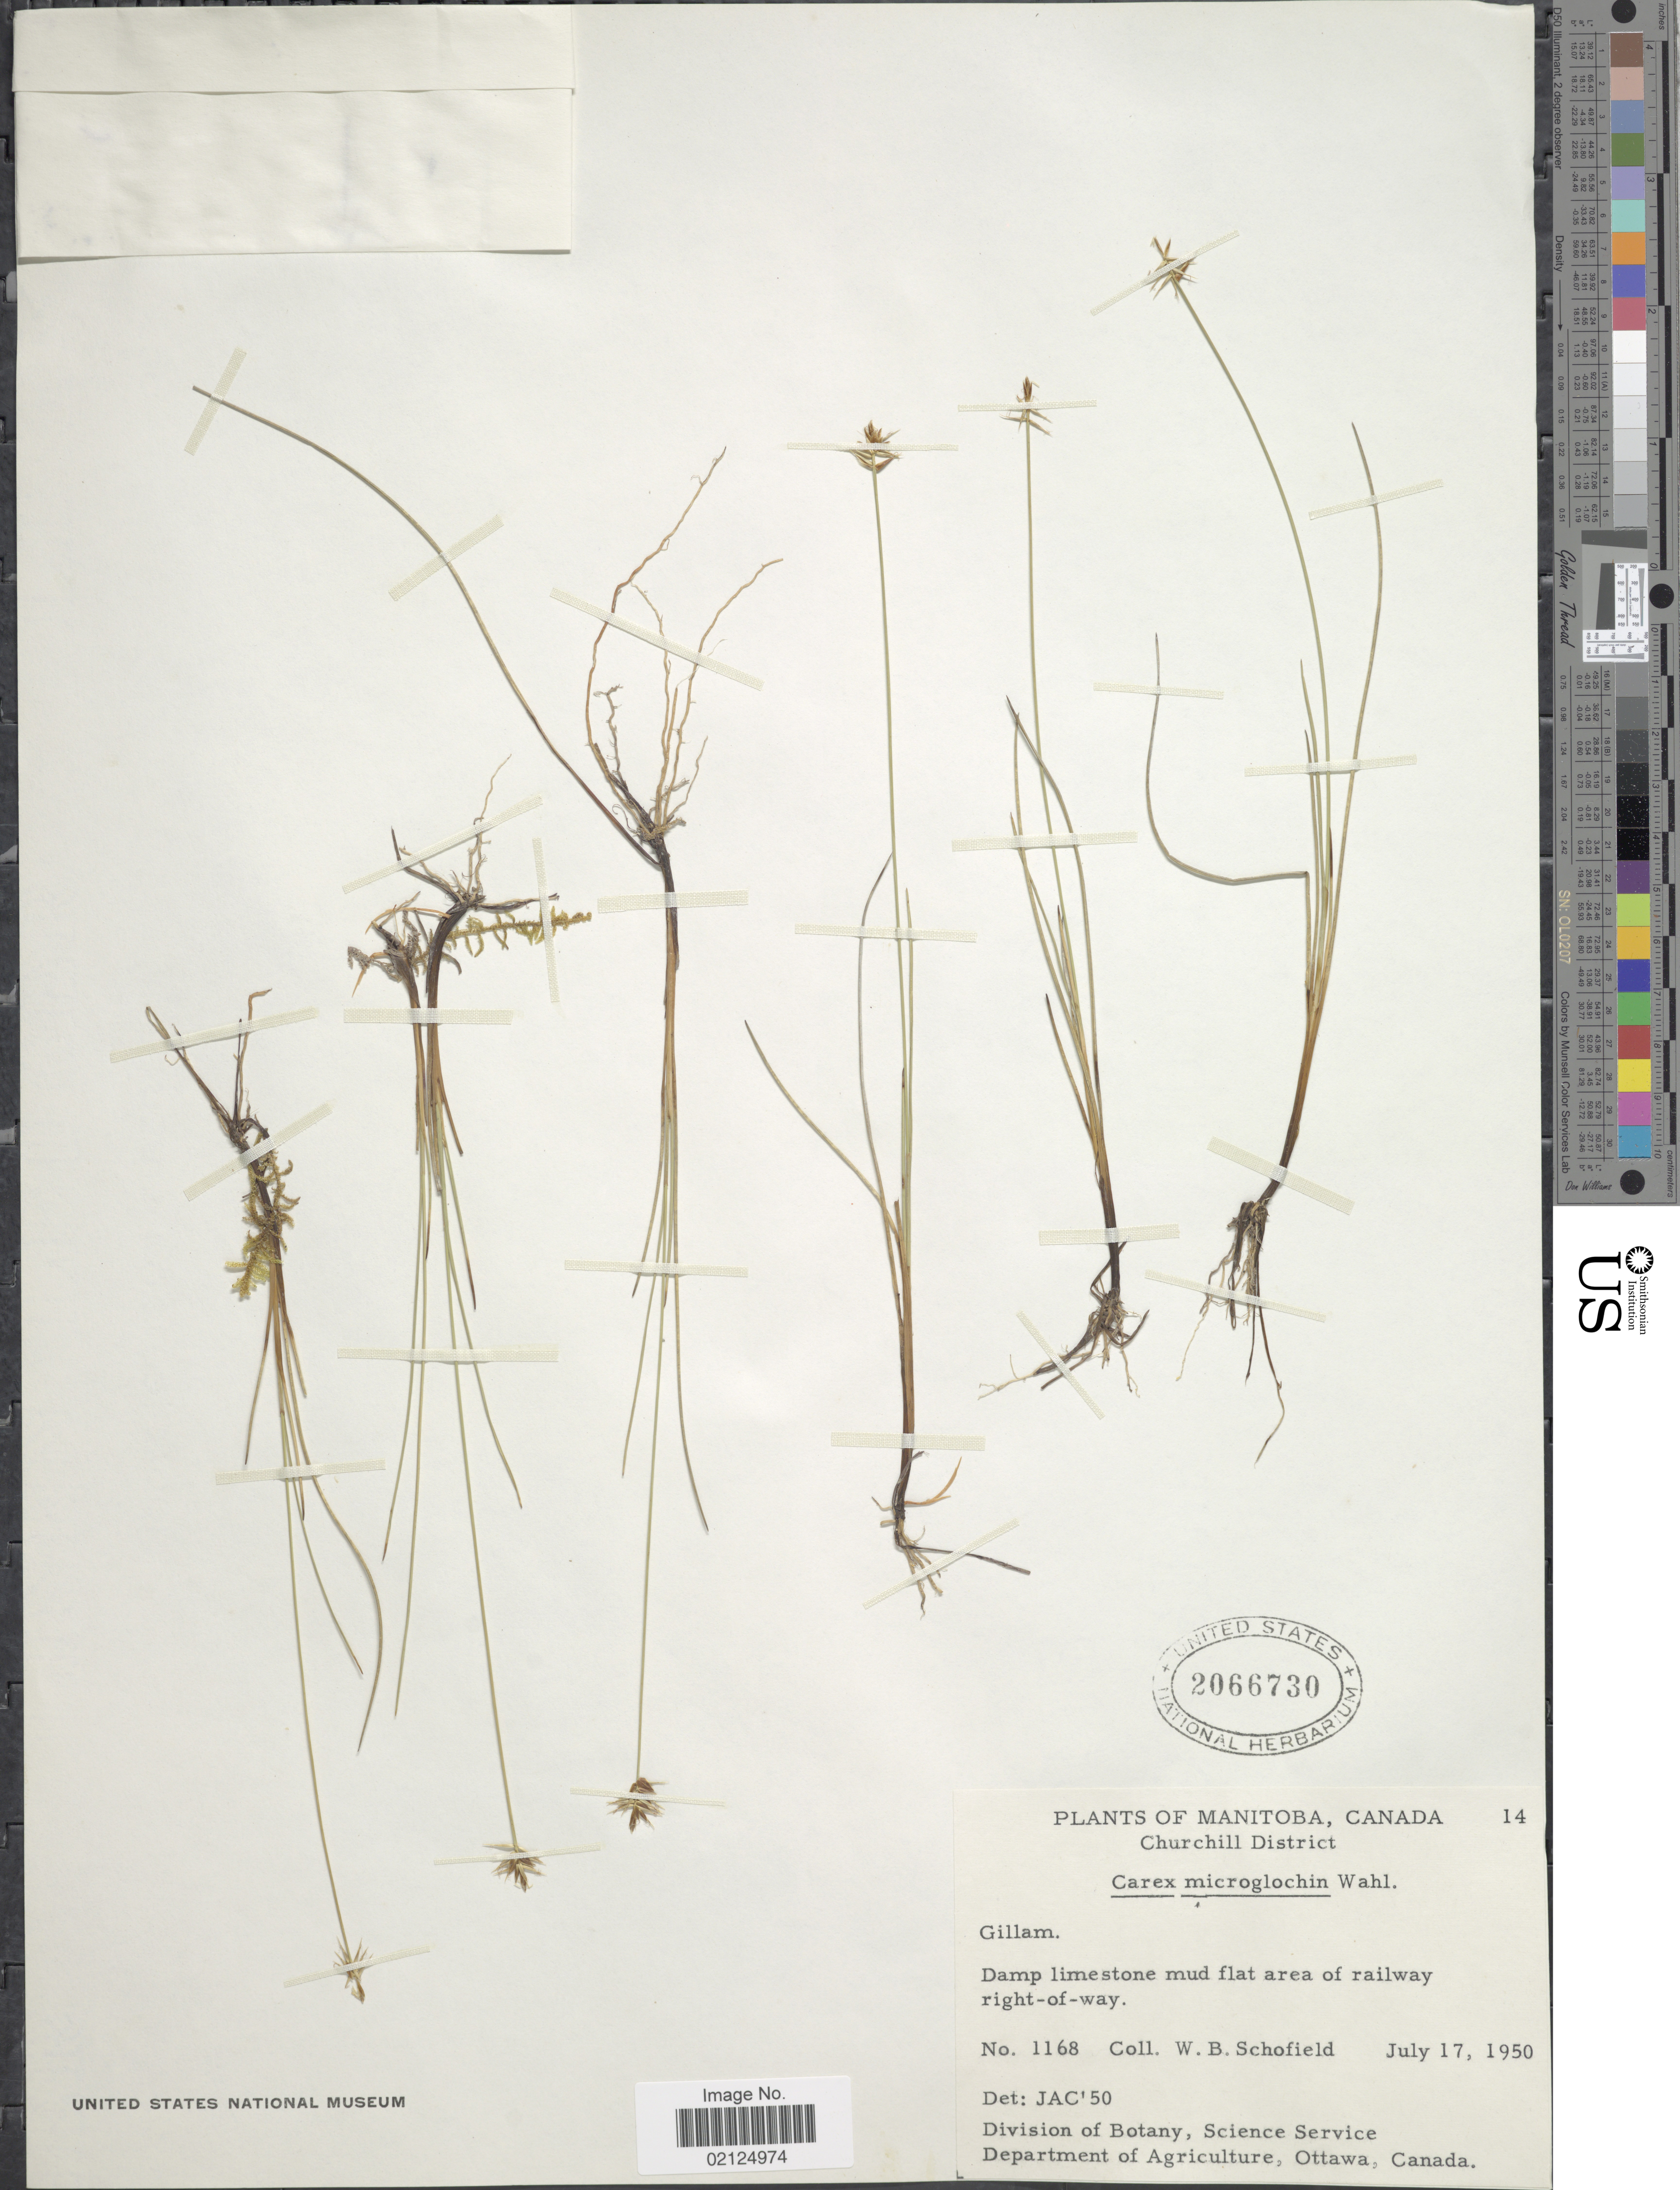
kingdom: Plantae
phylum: Tracheophyta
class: Liliopsida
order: Poales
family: Cyperaceae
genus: Carex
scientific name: Carex microglochin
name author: Wahlenb.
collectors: W. Schofield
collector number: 1168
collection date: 1950-07-17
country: Canada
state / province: Manitoba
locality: Churchill District, area of railway right-of-way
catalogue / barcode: US 2066730